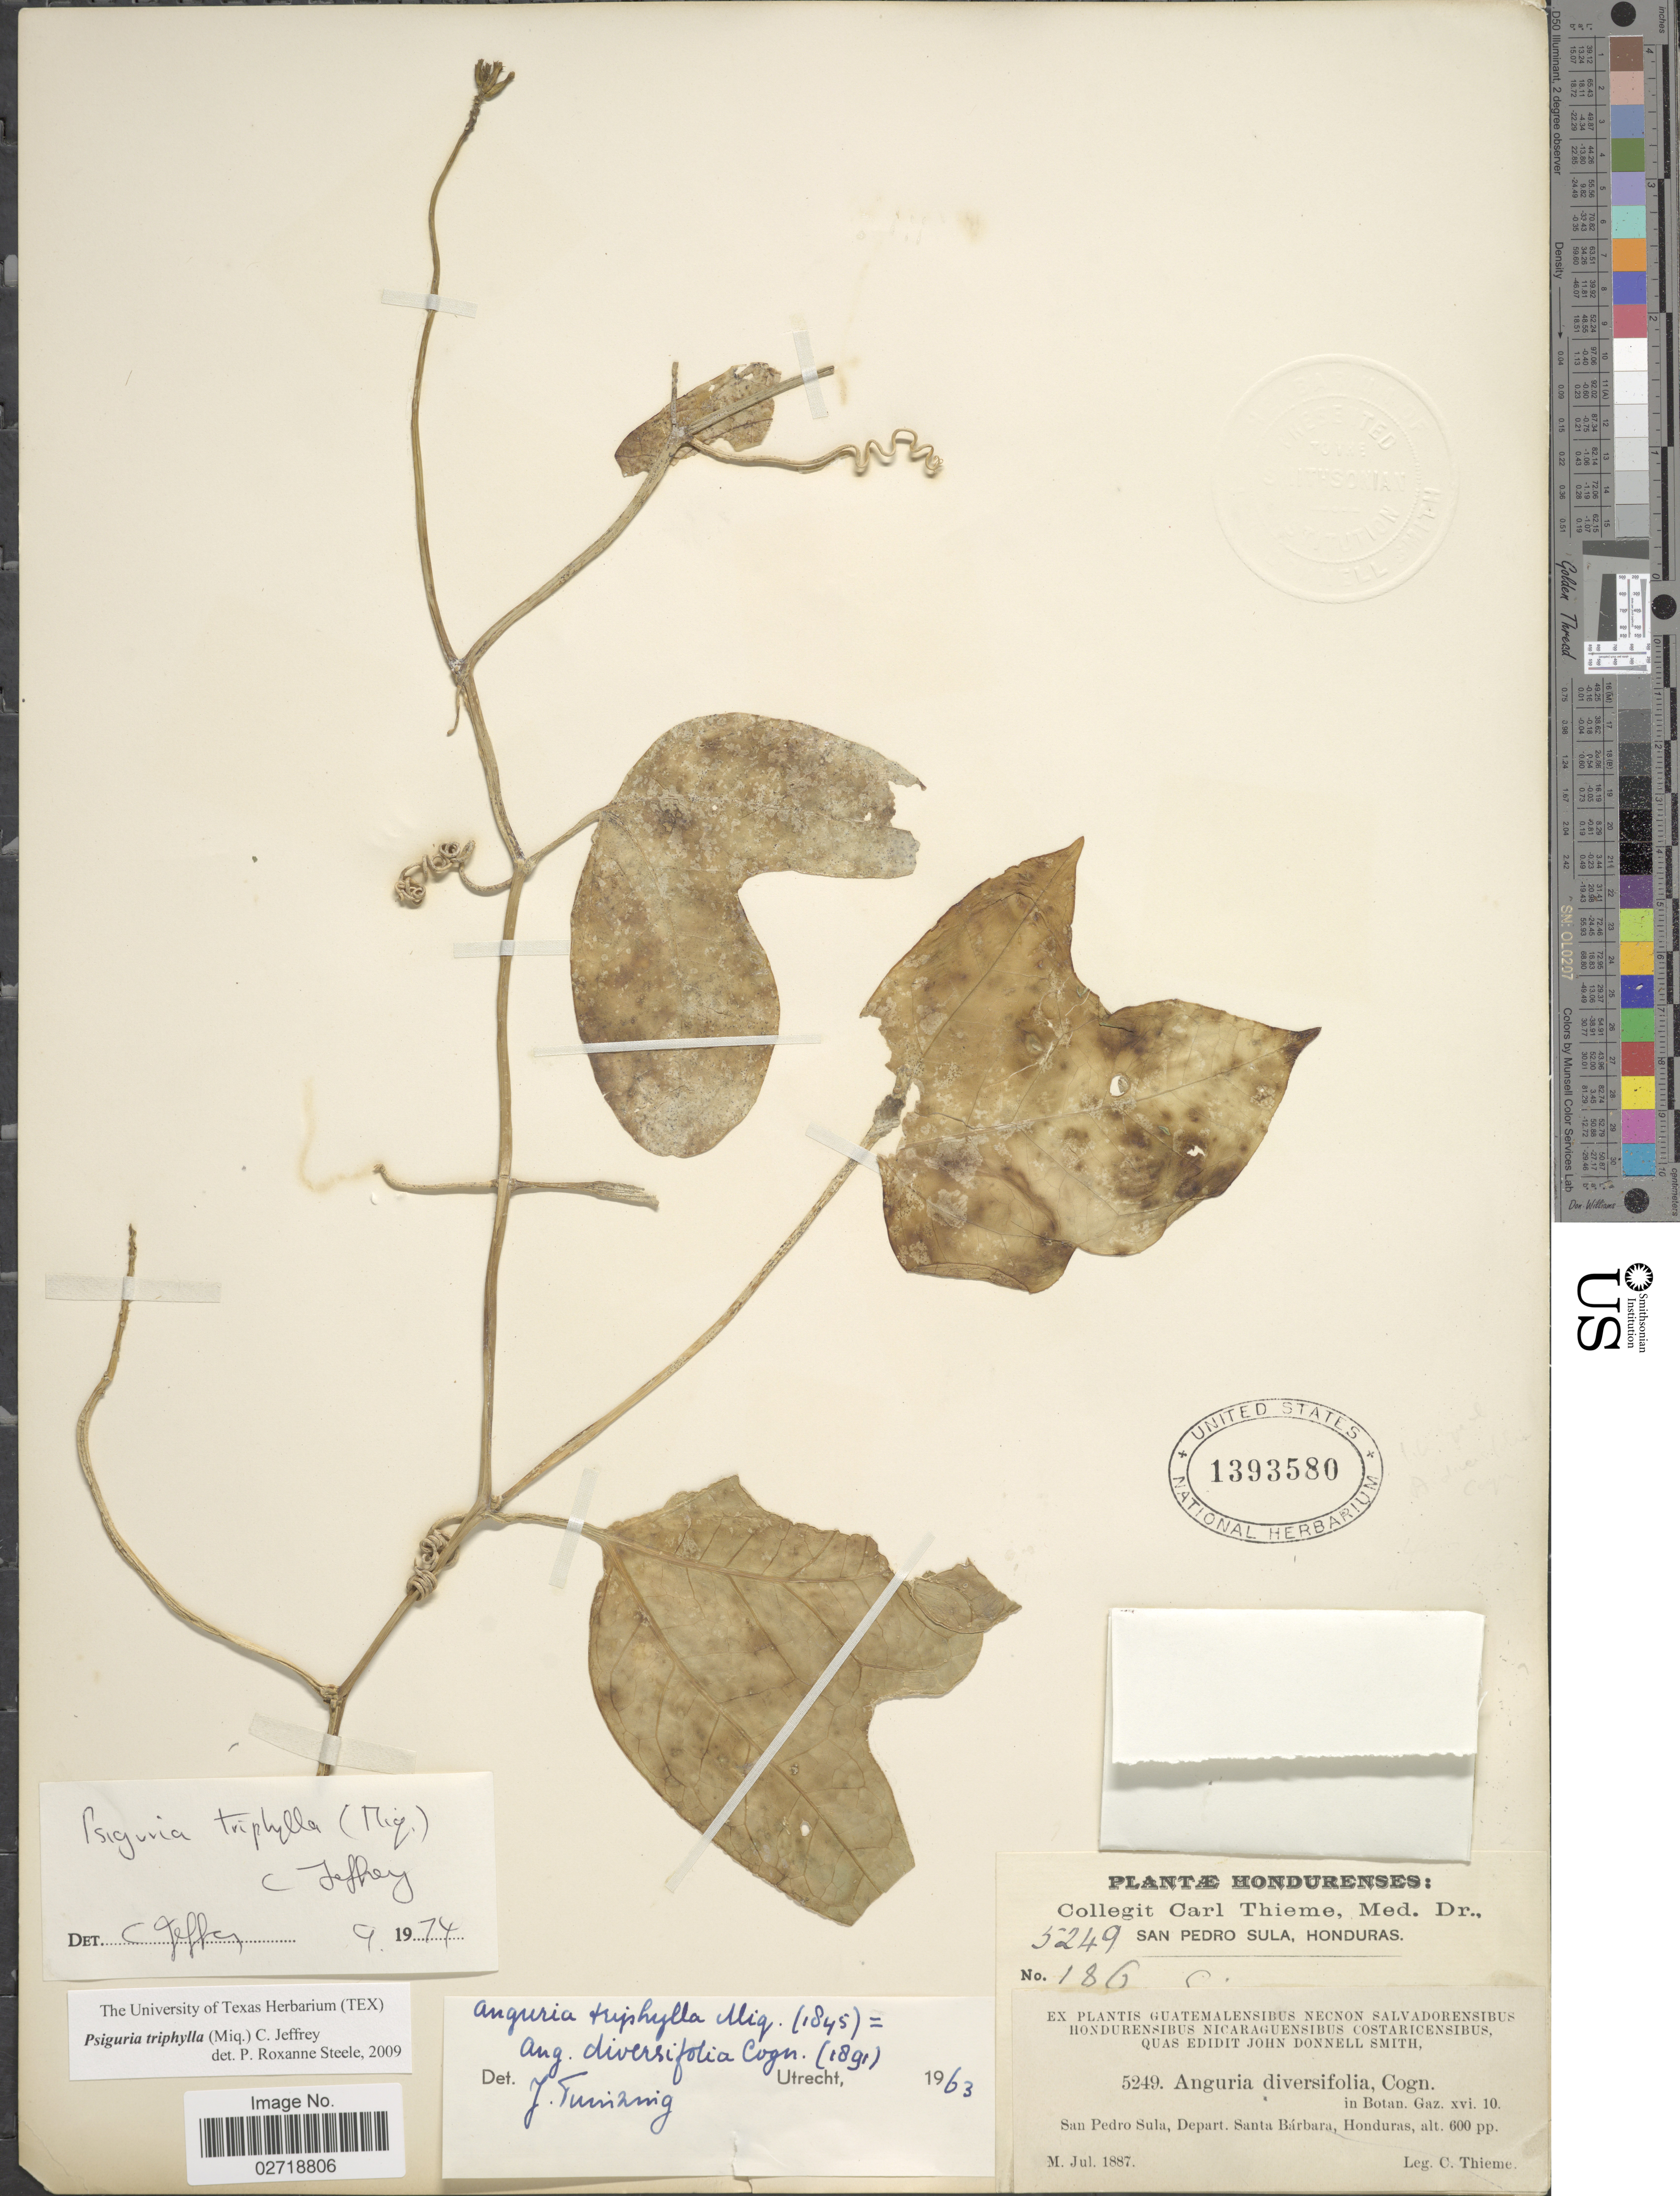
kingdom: Plantae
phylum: Tracheophyta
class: Magnoliopsida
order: Cucurbitales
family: Cucurbitaceae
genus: Psiguria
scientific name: Psiguria triphylla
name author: (Miq.) C. Jeffrey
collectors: C. Thieme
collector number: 5249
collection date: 1887-07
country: Honduras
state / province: Santa Bárbara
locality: San Pedro Sula, Depart. Santa Bárbara.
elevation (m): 183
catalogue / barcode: US 1393580